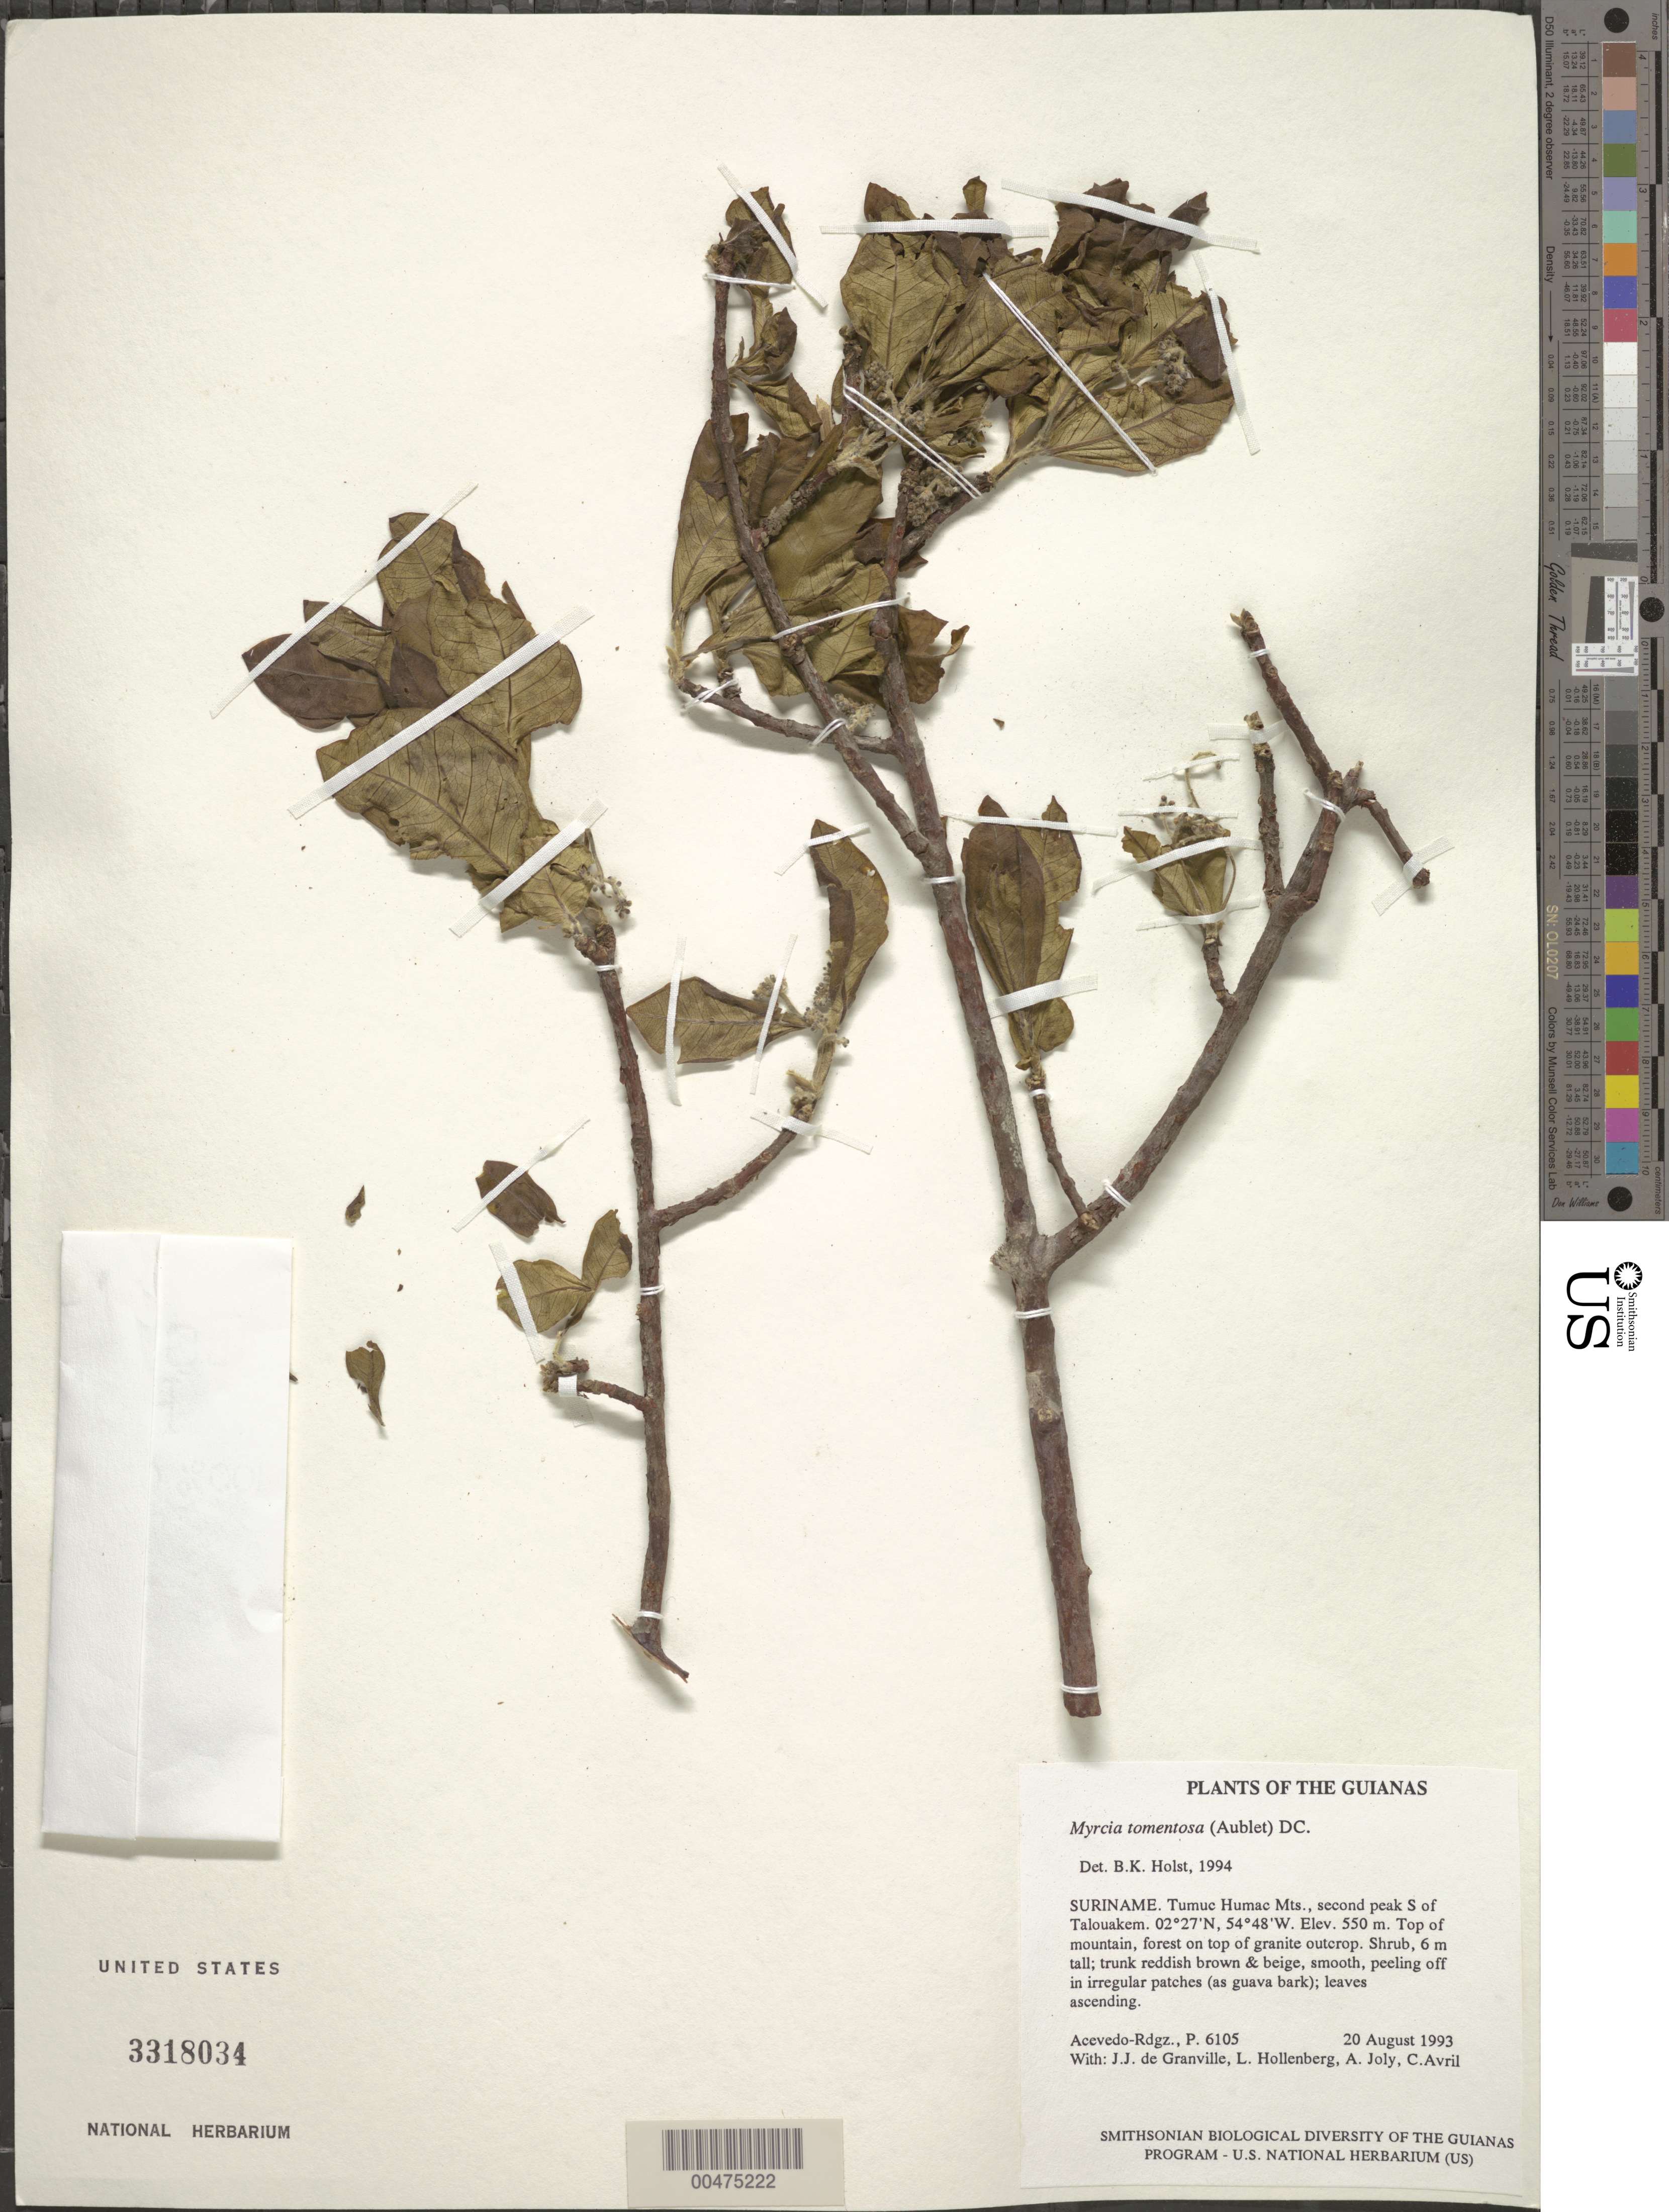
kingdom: Plantae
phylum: Tracheophyta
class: Magnoliopsida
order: Myrtales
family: Myrtaceae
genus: Myrcia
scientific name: Myrcia tomentosa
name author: (Aubl.) DC.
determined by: Holst, Bruce K.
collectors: P. Acevedo-Rodr., J.-J. de Granville, A. Joly & A. Boyer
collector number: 6105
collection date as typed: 20 Aug 1993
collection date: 1993-08-20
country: Suriname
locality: Tumuc Humac Mts., second peak S of Talouakem.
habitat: Top of mountain, edge of forest on top of granite outcrop.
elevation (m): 550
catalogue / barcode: US 3318034